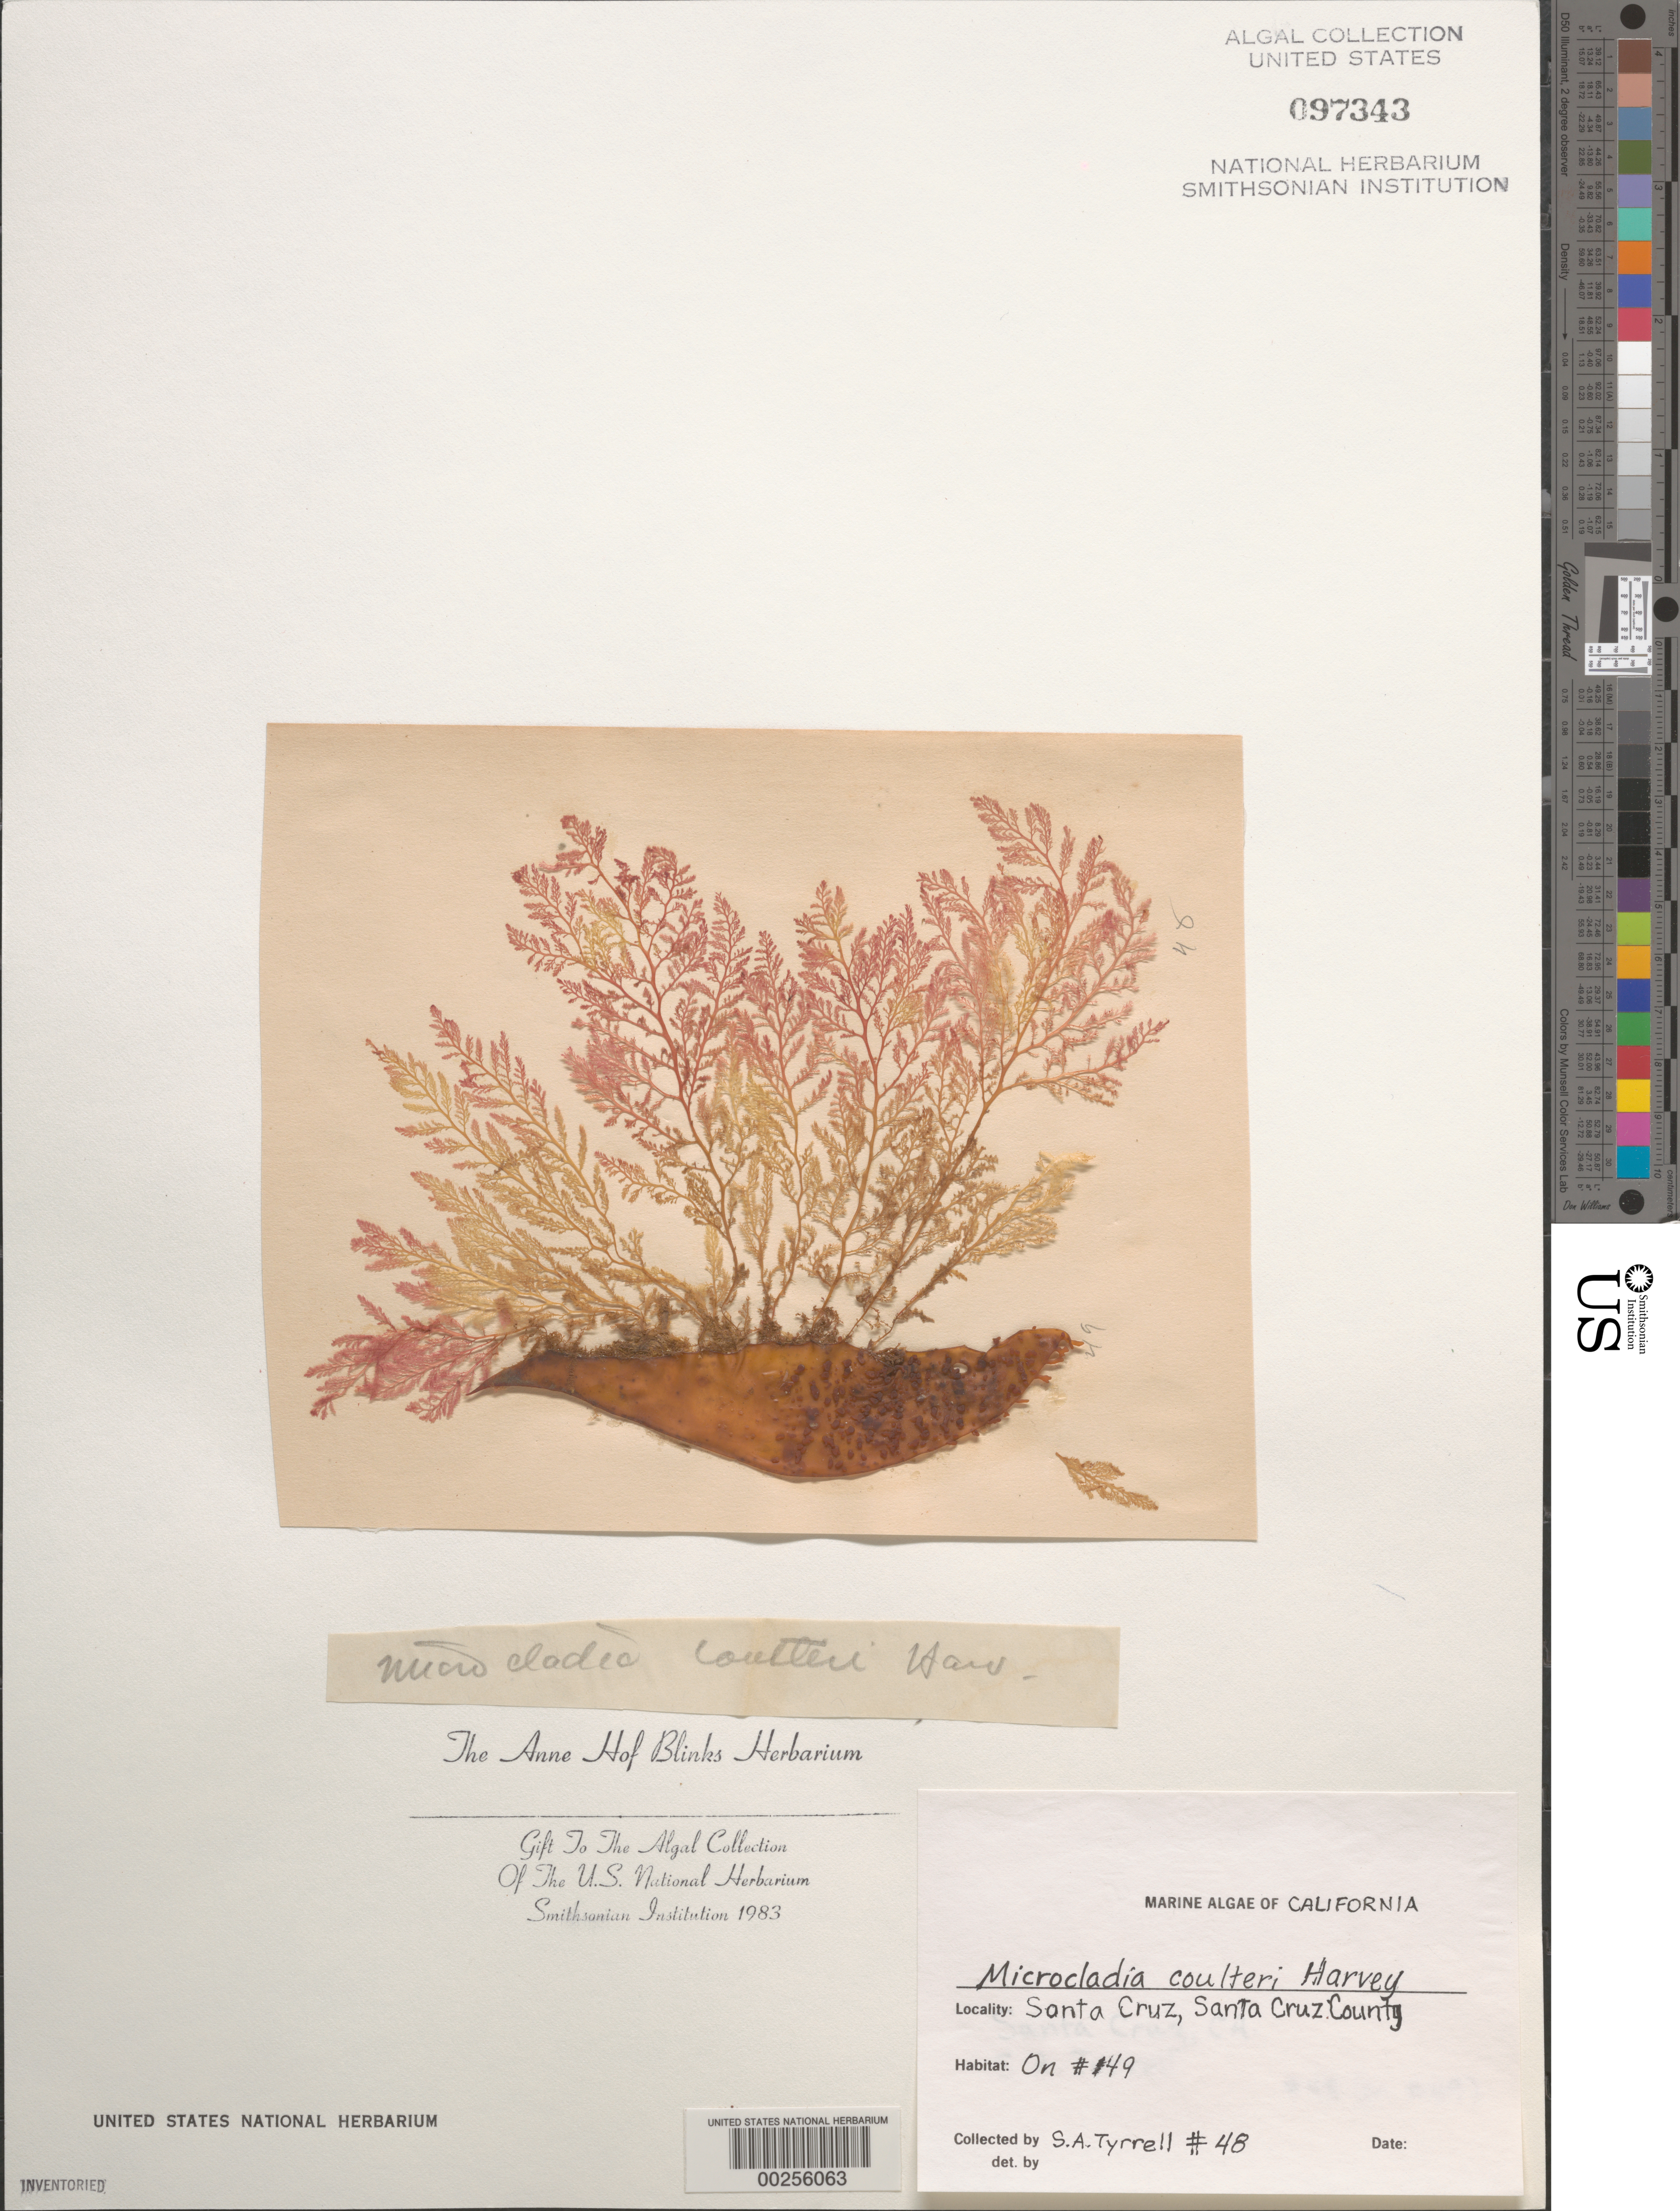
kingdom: Plantae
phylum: Rhodophyta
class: Florideophyceae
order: Ceramiales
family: Ceramiaceae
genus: Microcladia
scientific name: Microcladia coulteri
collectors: C. Tyrrell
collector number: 48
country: United States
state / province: California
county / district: Santa Cruz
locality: Santa Cruz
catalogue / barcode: US 97343